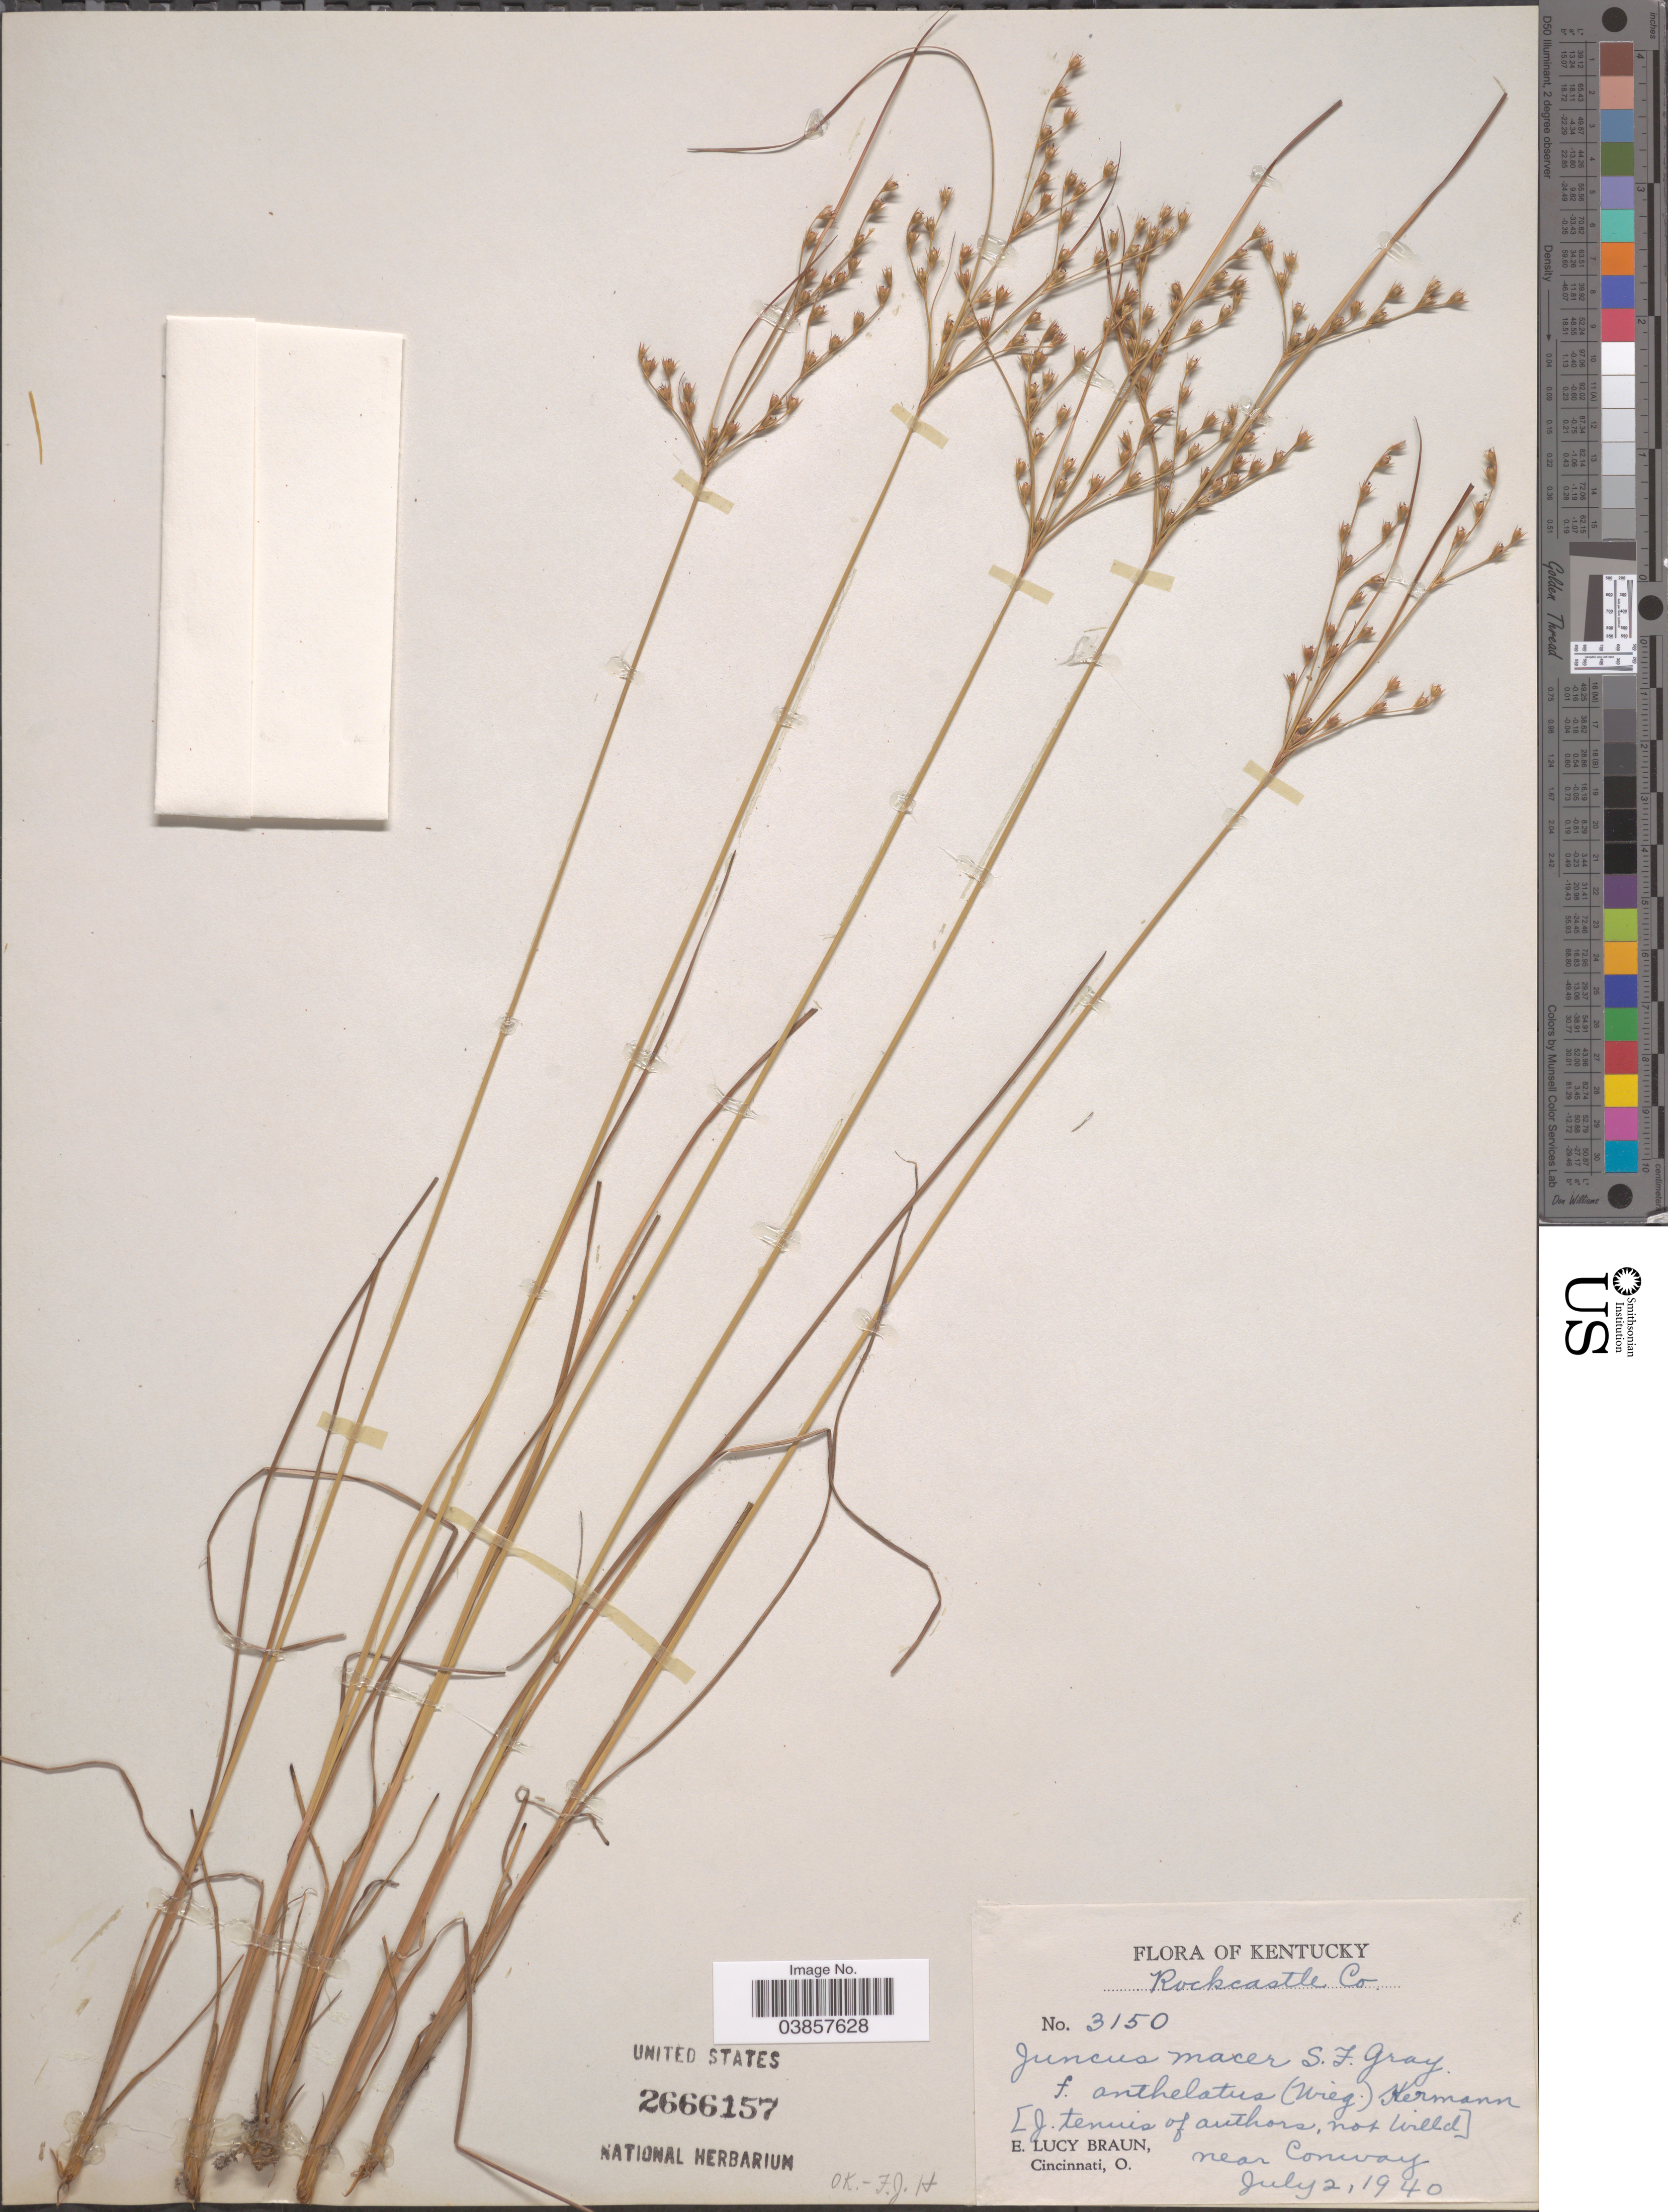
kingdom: Plantae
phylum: Tracheophyta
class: Liliopsida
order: Poales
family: Juncaceae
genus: Juncus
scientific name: Juncus tenuis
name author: Willd.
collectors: E. L. Braun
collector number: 3150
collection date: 1940-07-02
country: United States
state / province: Kentucky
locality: Rockcastle Co. Near Conway.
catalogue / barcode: US 2666157